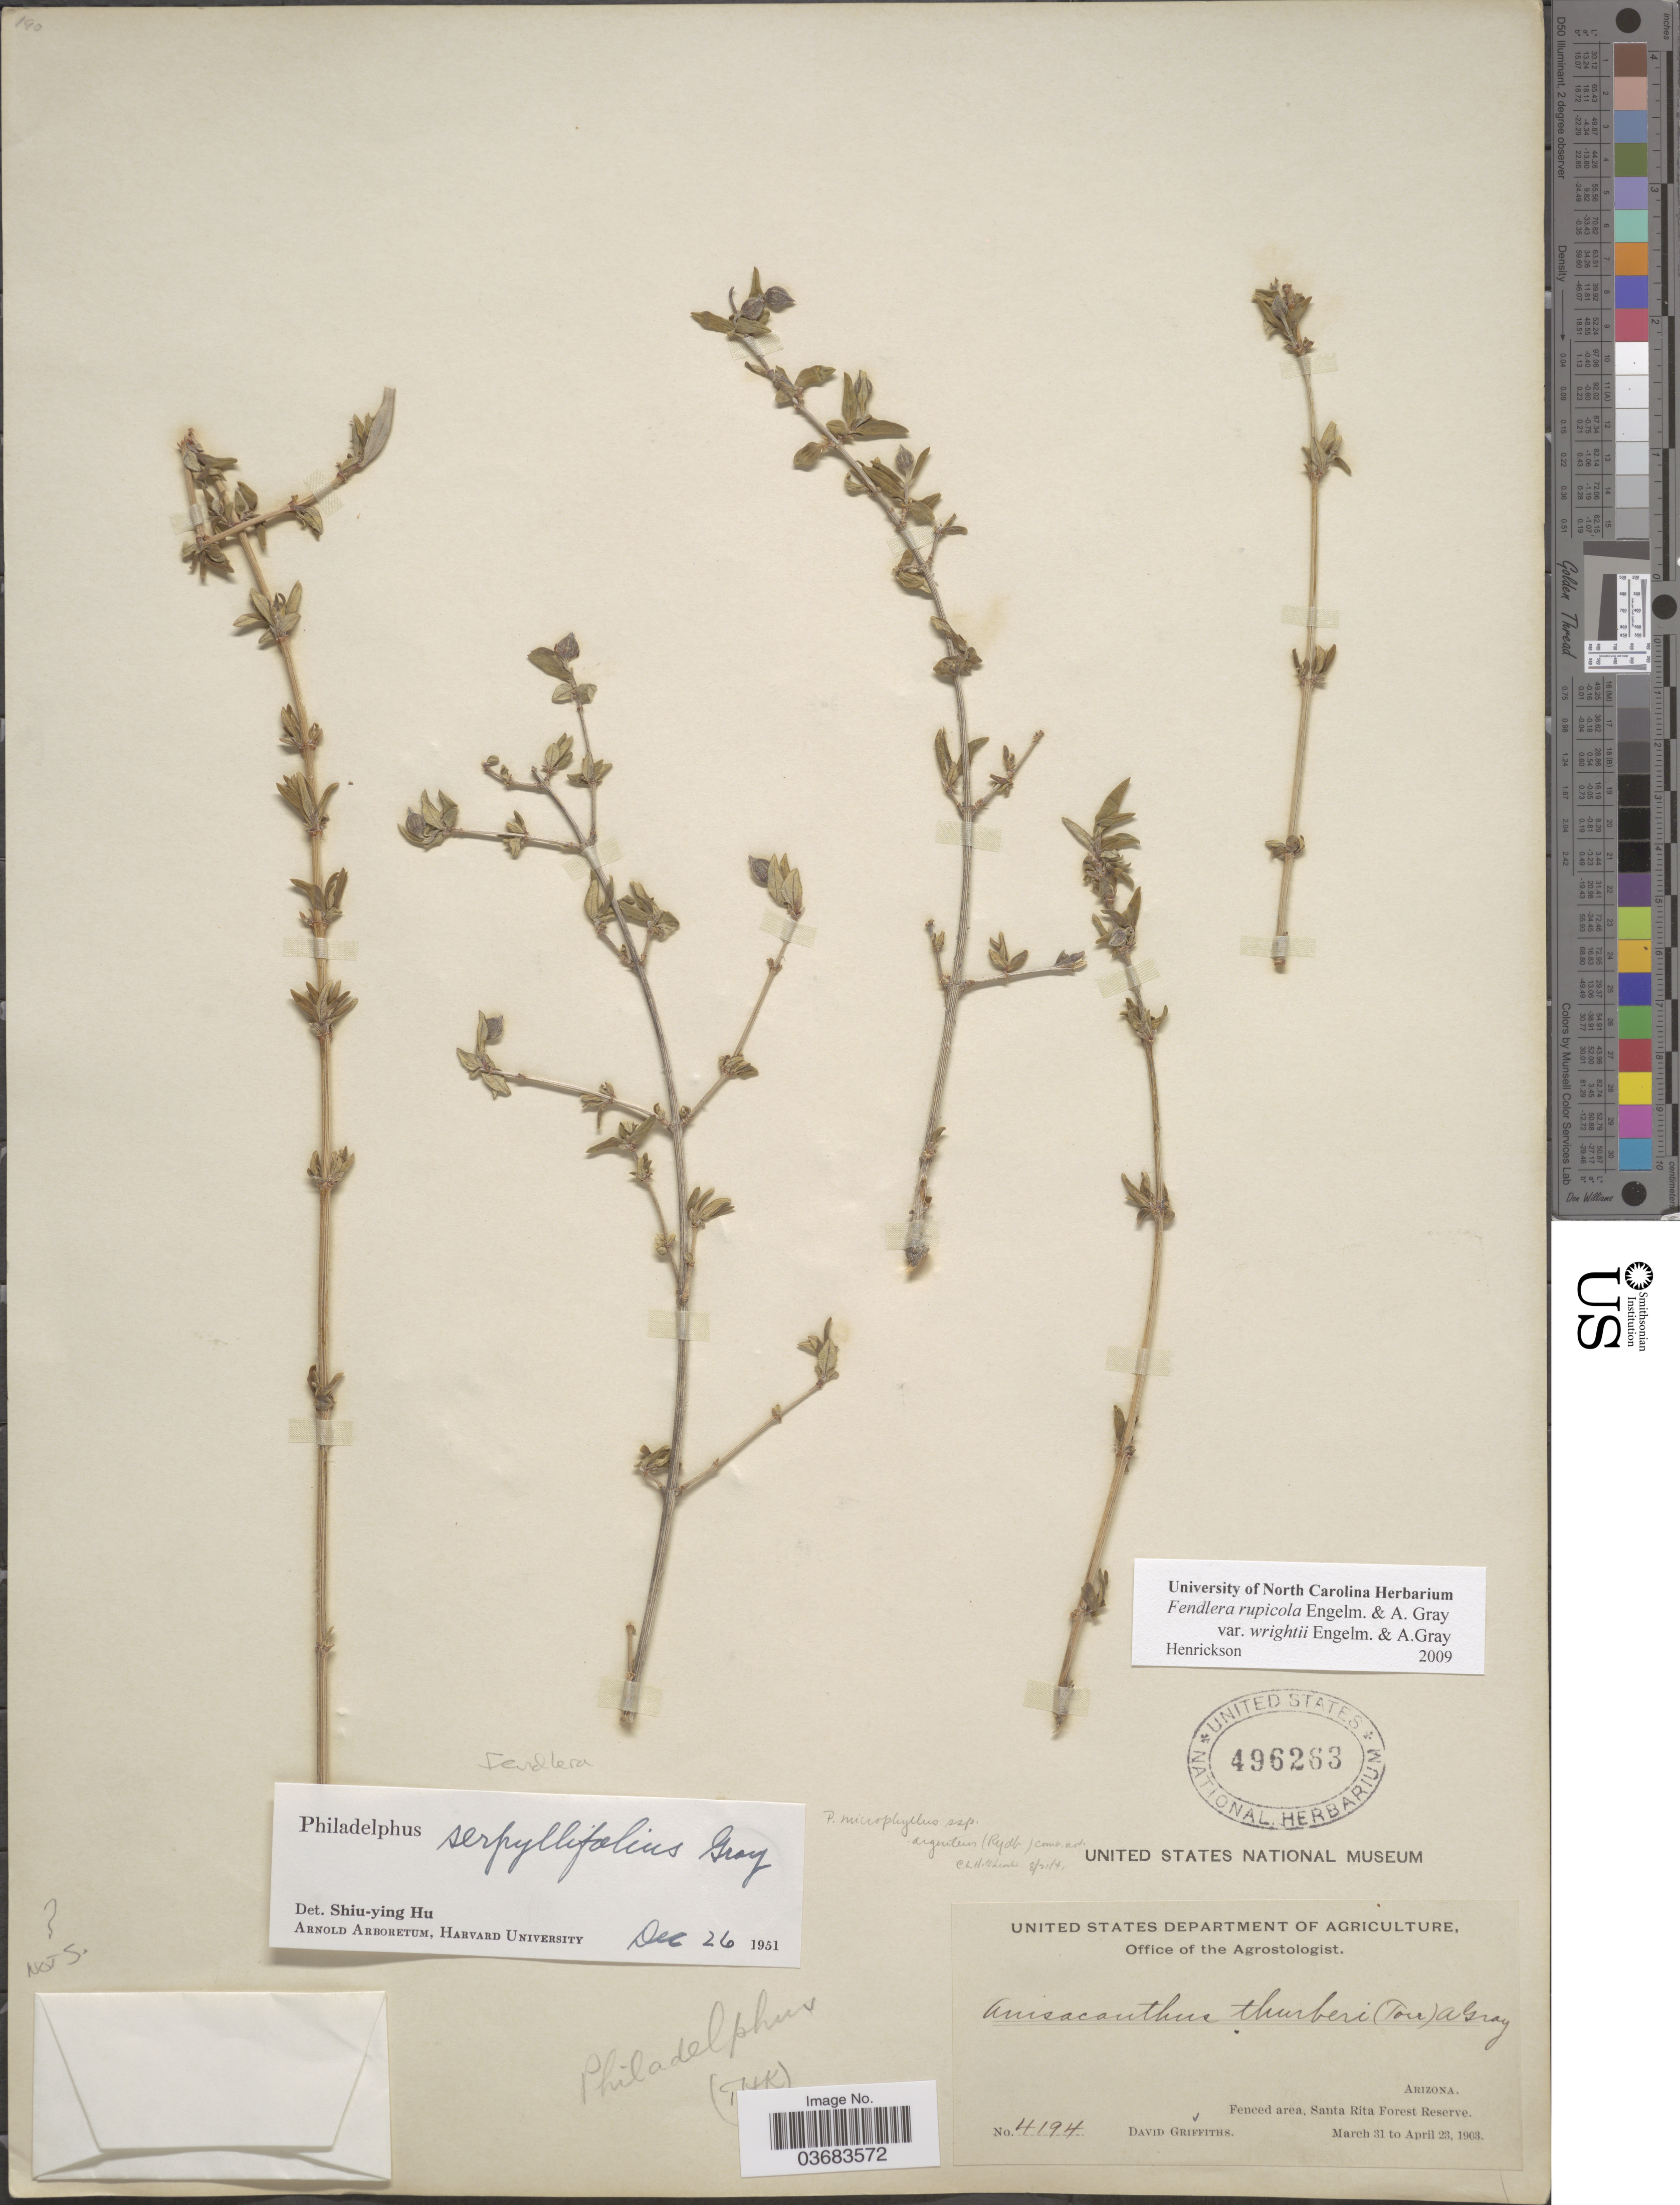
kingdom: Plantae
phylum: Tracheophyta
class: Magnoliopsida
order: Cornales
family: Hydrangeaceae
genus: Fendlera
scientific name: Fendlera rupicola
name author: Englem. & A. Gray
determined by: Strong, Mark T., (BOT), Smithsonian Institution - National Museum of Natural History (UNITED STATES)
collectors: D. Griffiths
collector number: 4194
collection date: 1903-03-31/1903-04-23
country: United States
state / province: Arizona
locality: Fenced area, Santa Rita Forest Reserve.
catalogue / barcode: US 496263